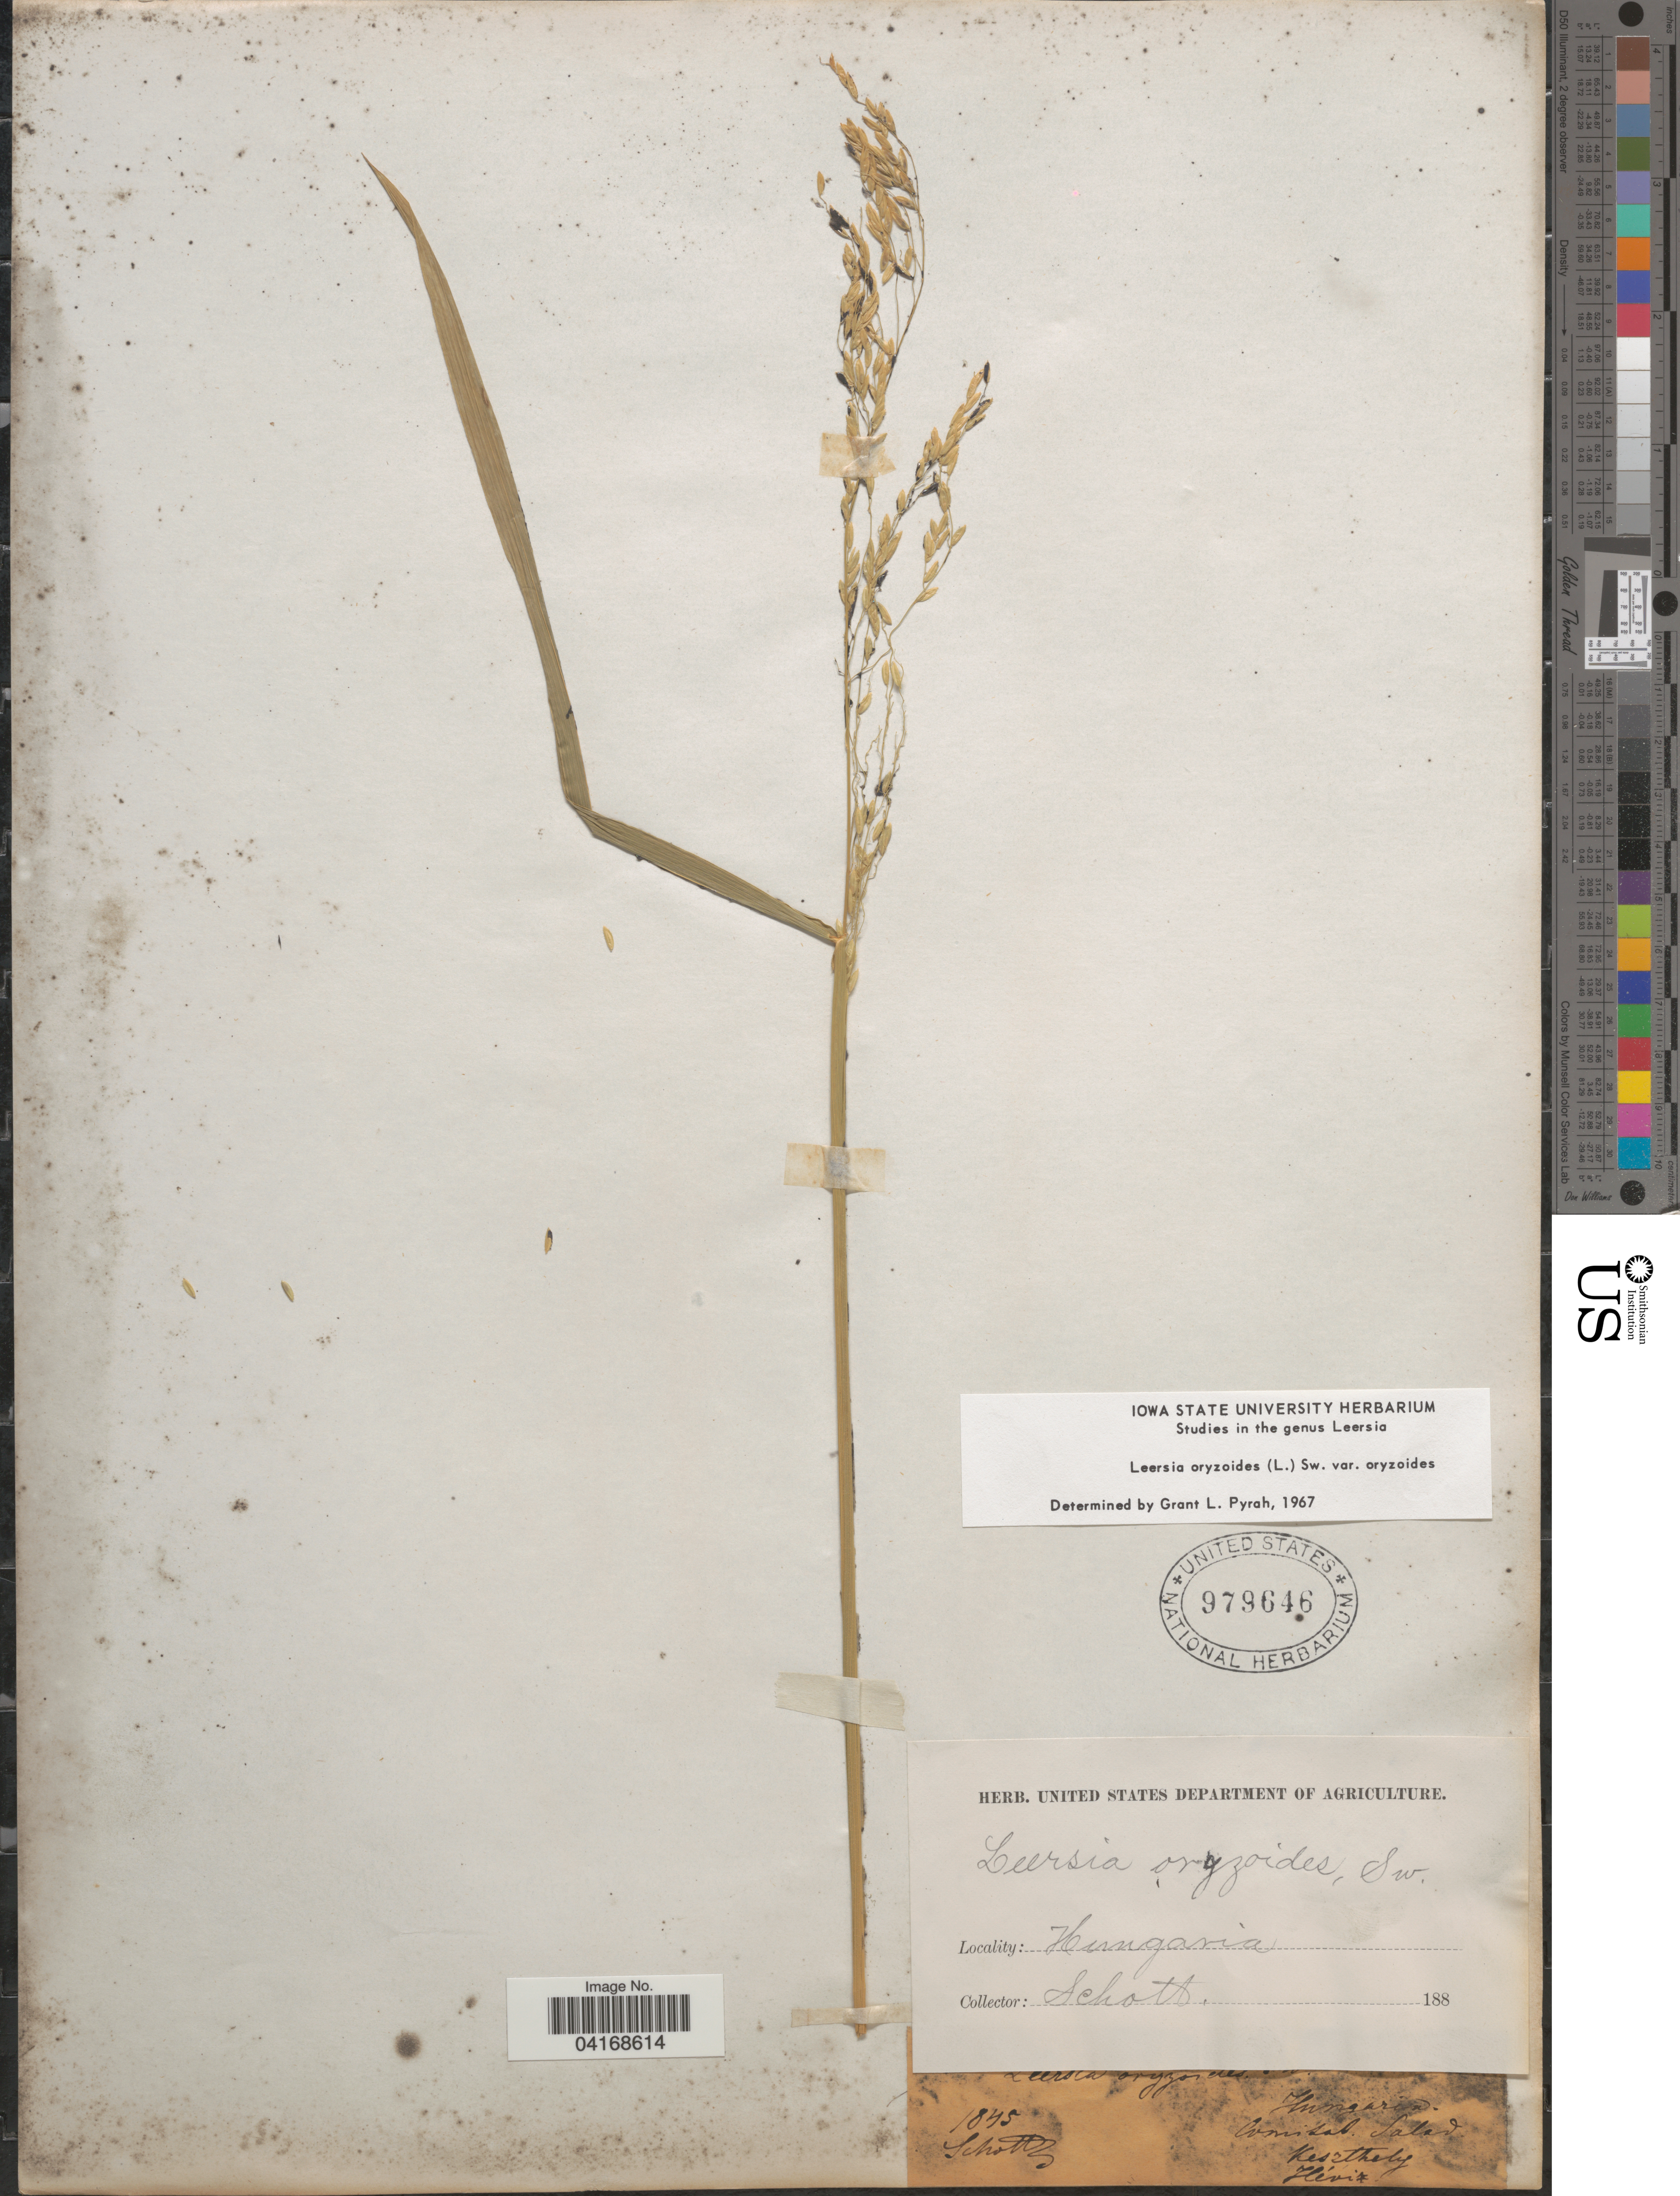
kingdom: Plantae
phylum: Tracheophyta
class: Liliopsida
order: Poales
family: Poaceae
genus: Leersia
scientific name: Leersia oryzoides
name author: (L.) Sw.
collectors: Schott, --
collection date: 1845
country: Hungary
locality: Comitad. Salad. Keszthely. Héviz.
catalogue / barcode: US 979646